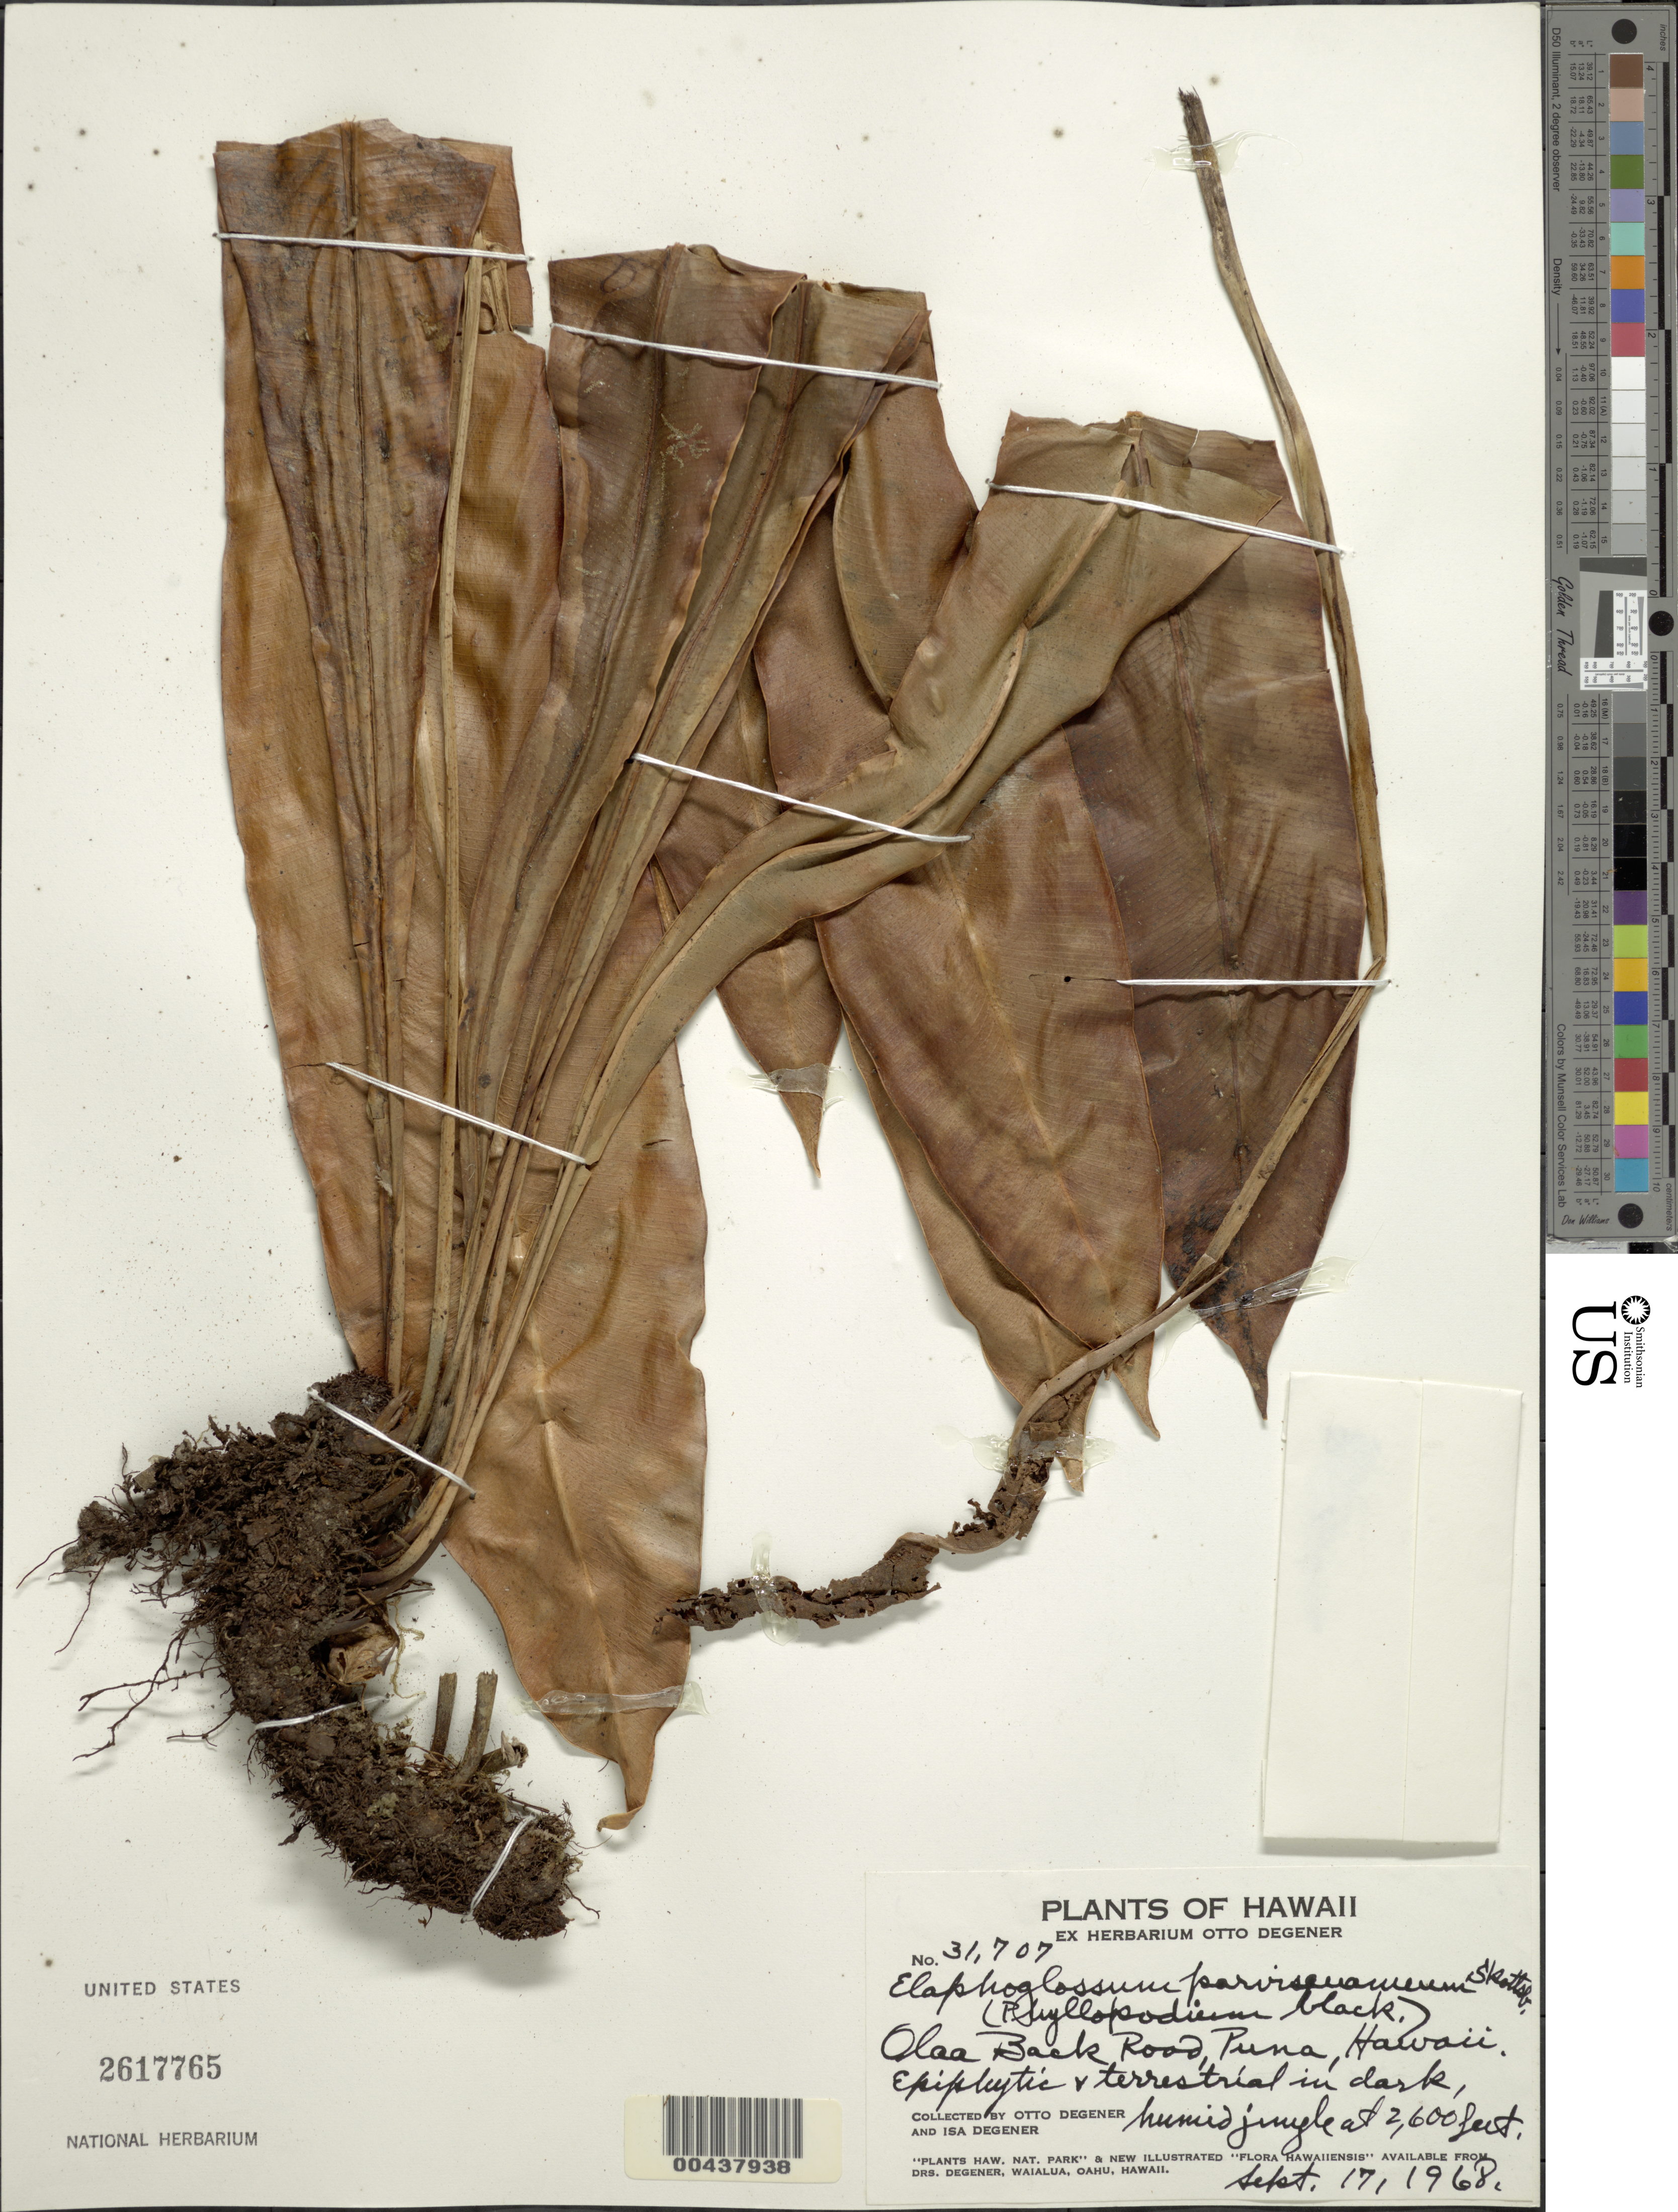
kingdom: Plantae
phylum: Tracheophyta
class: Polypodiopsida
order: Polypodiales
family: Dryopteridaceae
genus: Elaphoglossum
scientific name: Elaphoglossum parvisquameum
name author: Skottsb.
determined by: Wagner, W. L., (BOT), Smithsonian Institution - National Museum of Natural History (UNITED STATES)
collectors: O. Degener & I. Degener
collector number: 31707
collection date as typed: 17 Sep 1968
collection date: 1968-09-17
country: United States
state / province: Hawaii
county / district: Hawaii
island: Hawaii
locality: Olaa Back Road, Puna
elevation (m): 792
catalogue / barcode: US 2617765